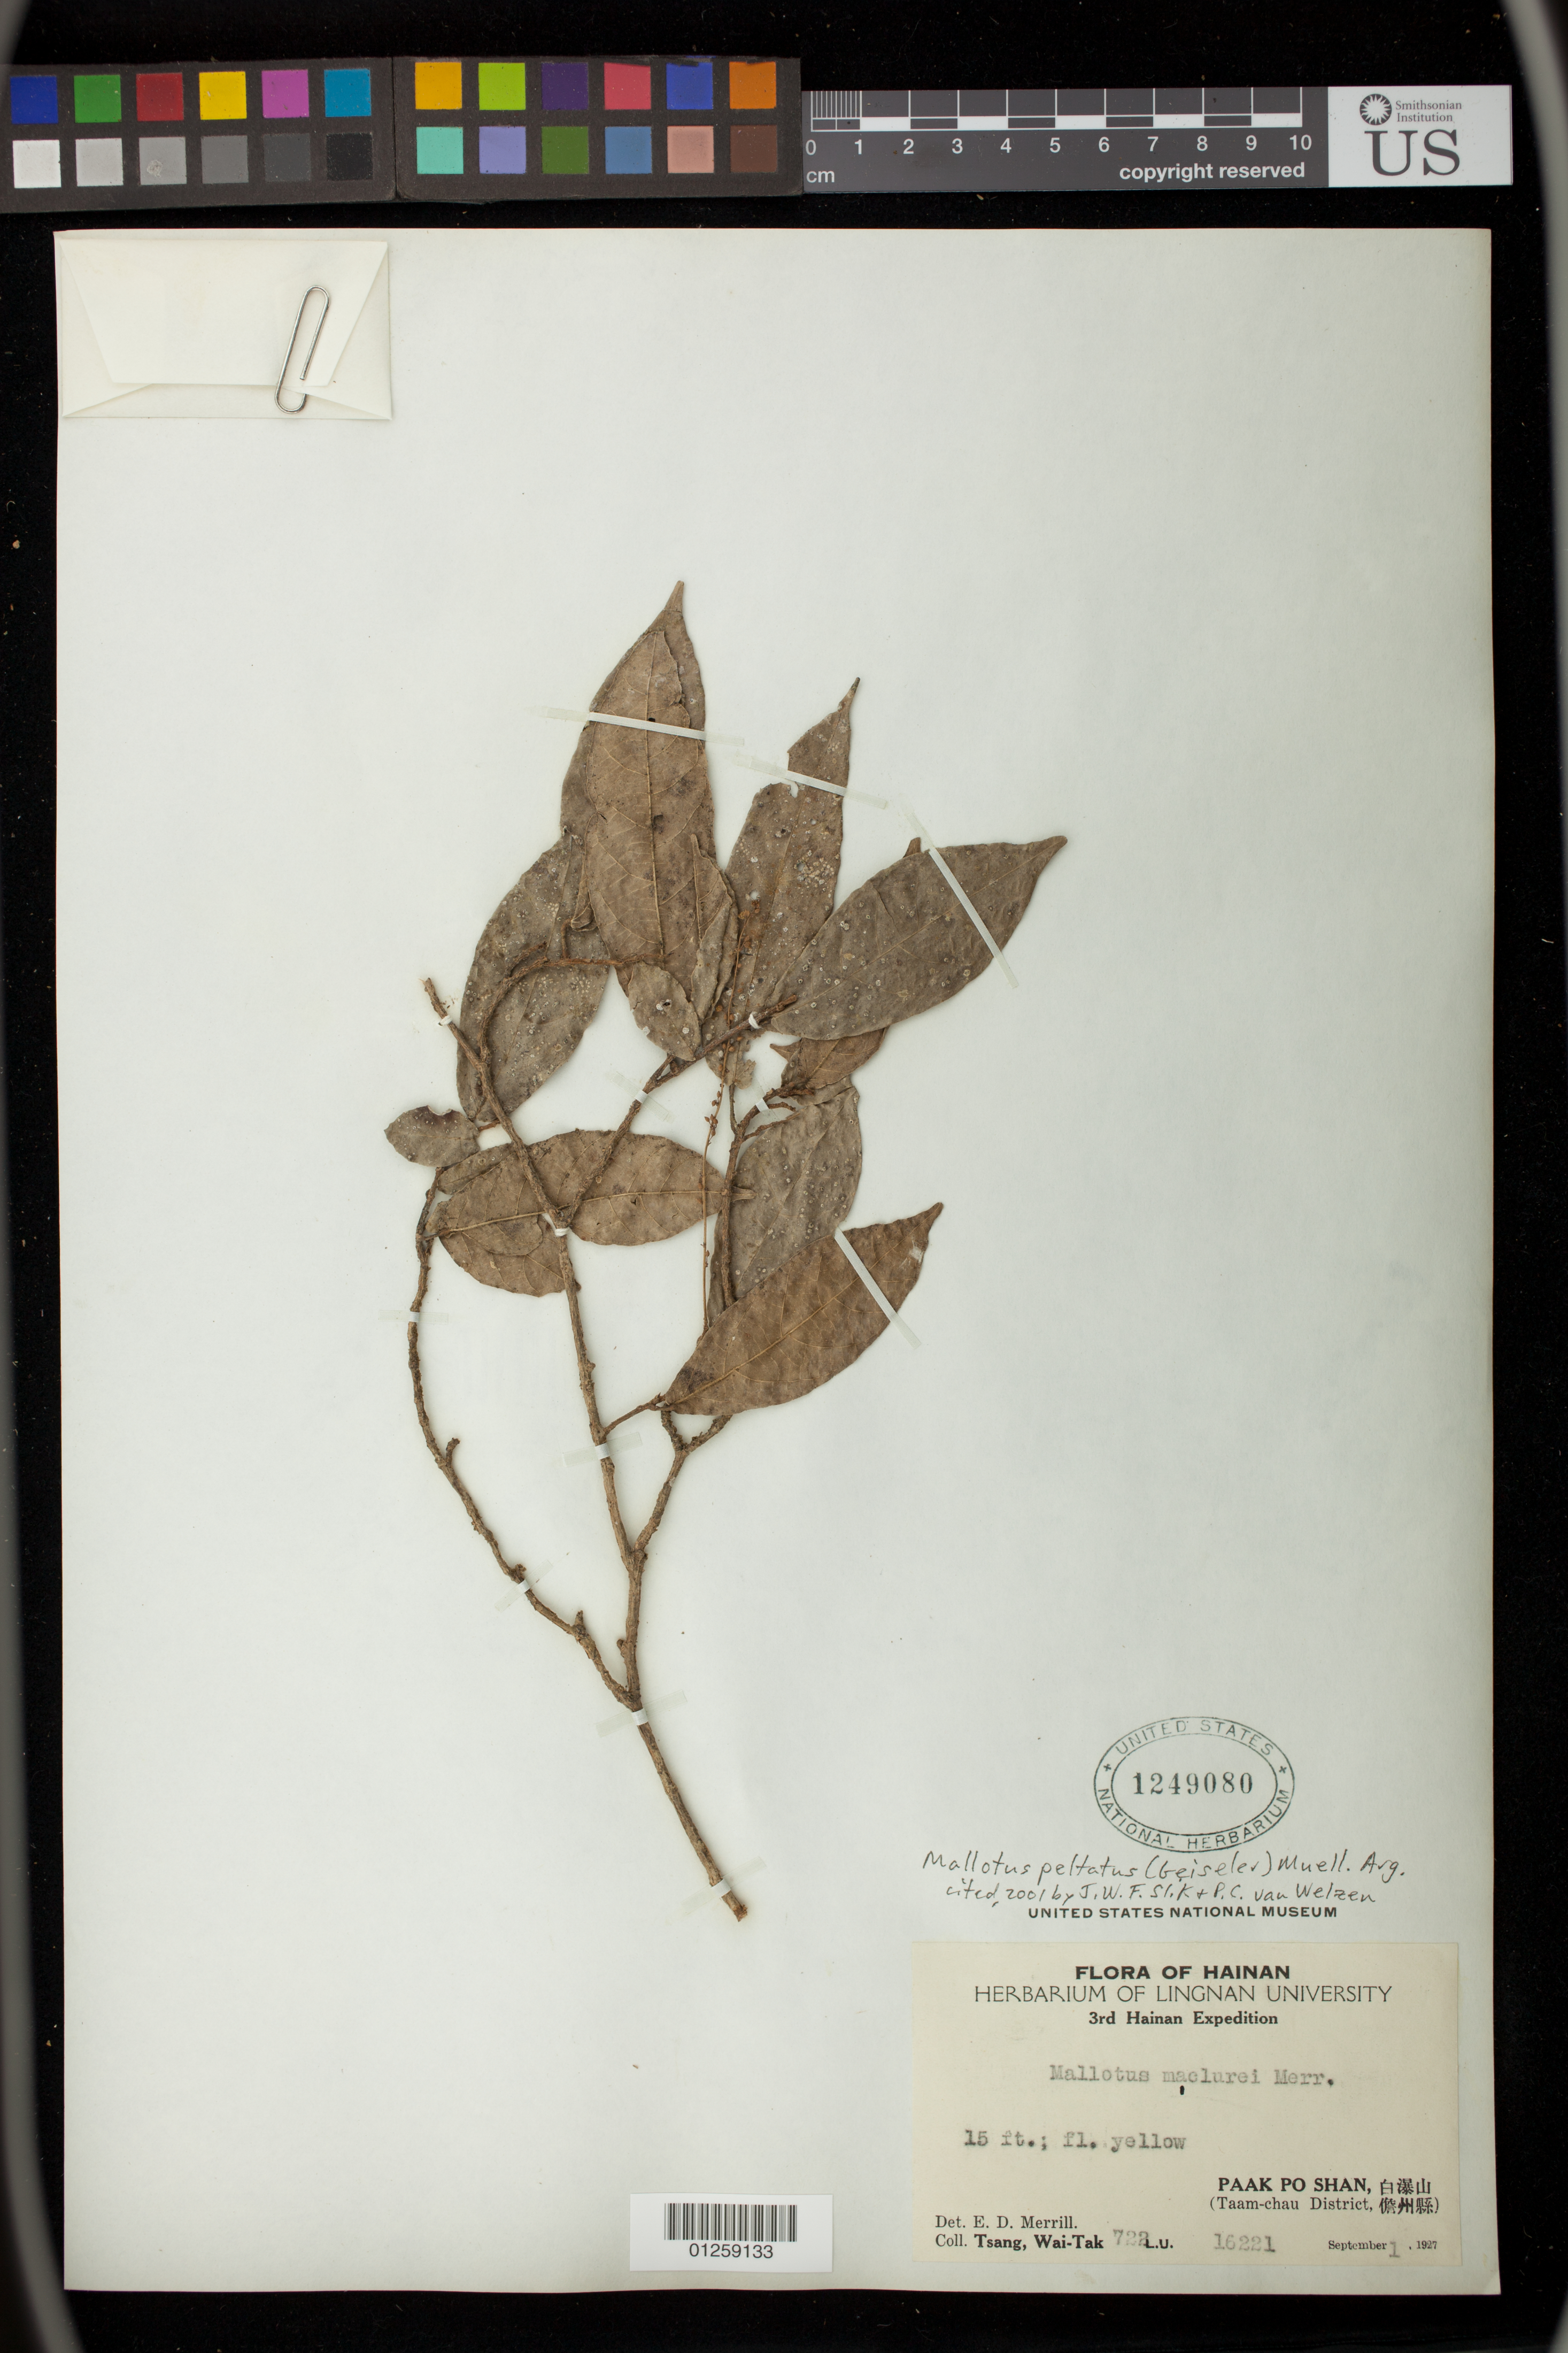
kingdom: Plantae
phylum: Tracheophyta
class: Magnoliopsida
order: Malpighiales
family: Euphorbiaceae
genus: Mallotus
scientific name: Mallotus peltatus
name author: (Geiseler) Müll. Arg.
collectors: W. T. Tsang & L.U.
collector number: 722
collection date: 1927-09-01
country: China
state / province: Hainan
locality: Paak Po Shan, Taam-chau District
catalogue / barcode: US 1249080